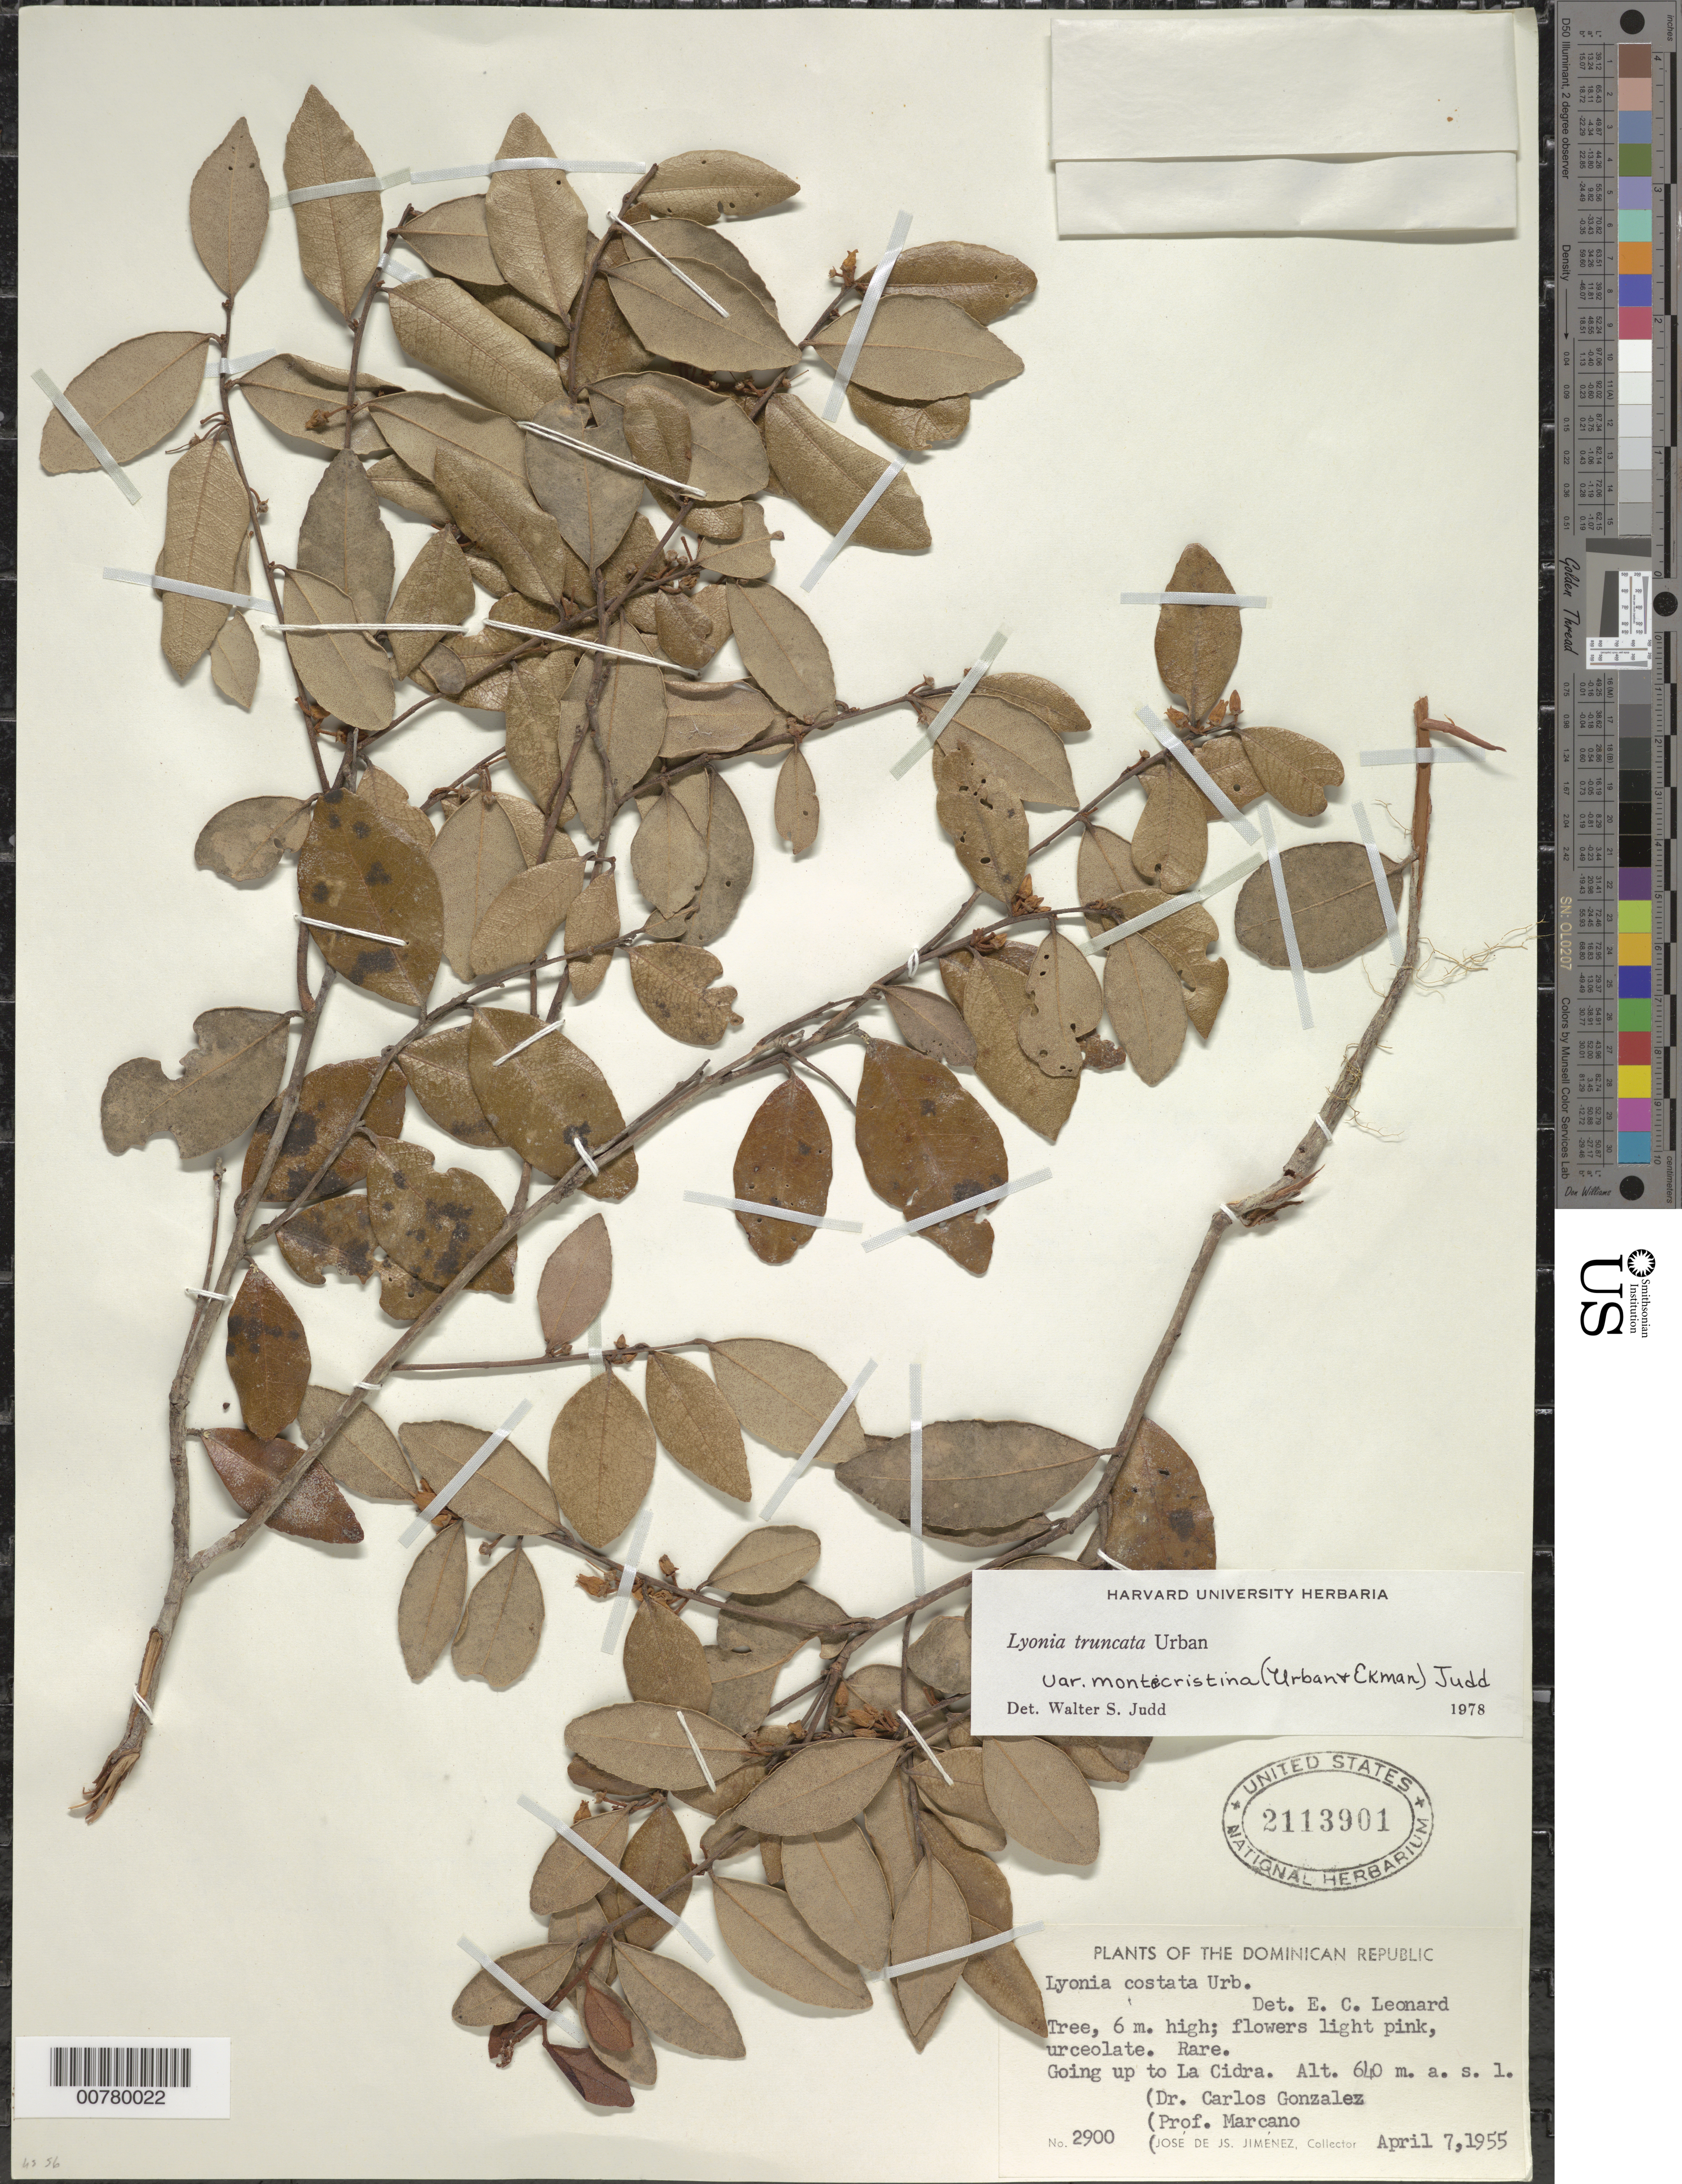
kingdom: Plantae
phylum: Tracheophyta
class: Magnoliopsida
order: Ericales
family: Ericaceae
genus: Lyonia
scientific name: Lyonia truncata var. montecristina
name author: (Urb. & Ekman) Judd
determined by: Judd, Walter S.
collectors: C. Gonzalez, E. J. Marcano F. & J. J. Jiménez Almonte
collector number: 2900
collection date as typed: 07 Apr 1955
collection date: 1955-04-07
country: Dominican Republic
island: Hispaniola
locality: Going up to La Cidra.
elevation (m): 640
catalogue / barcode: US 2113901